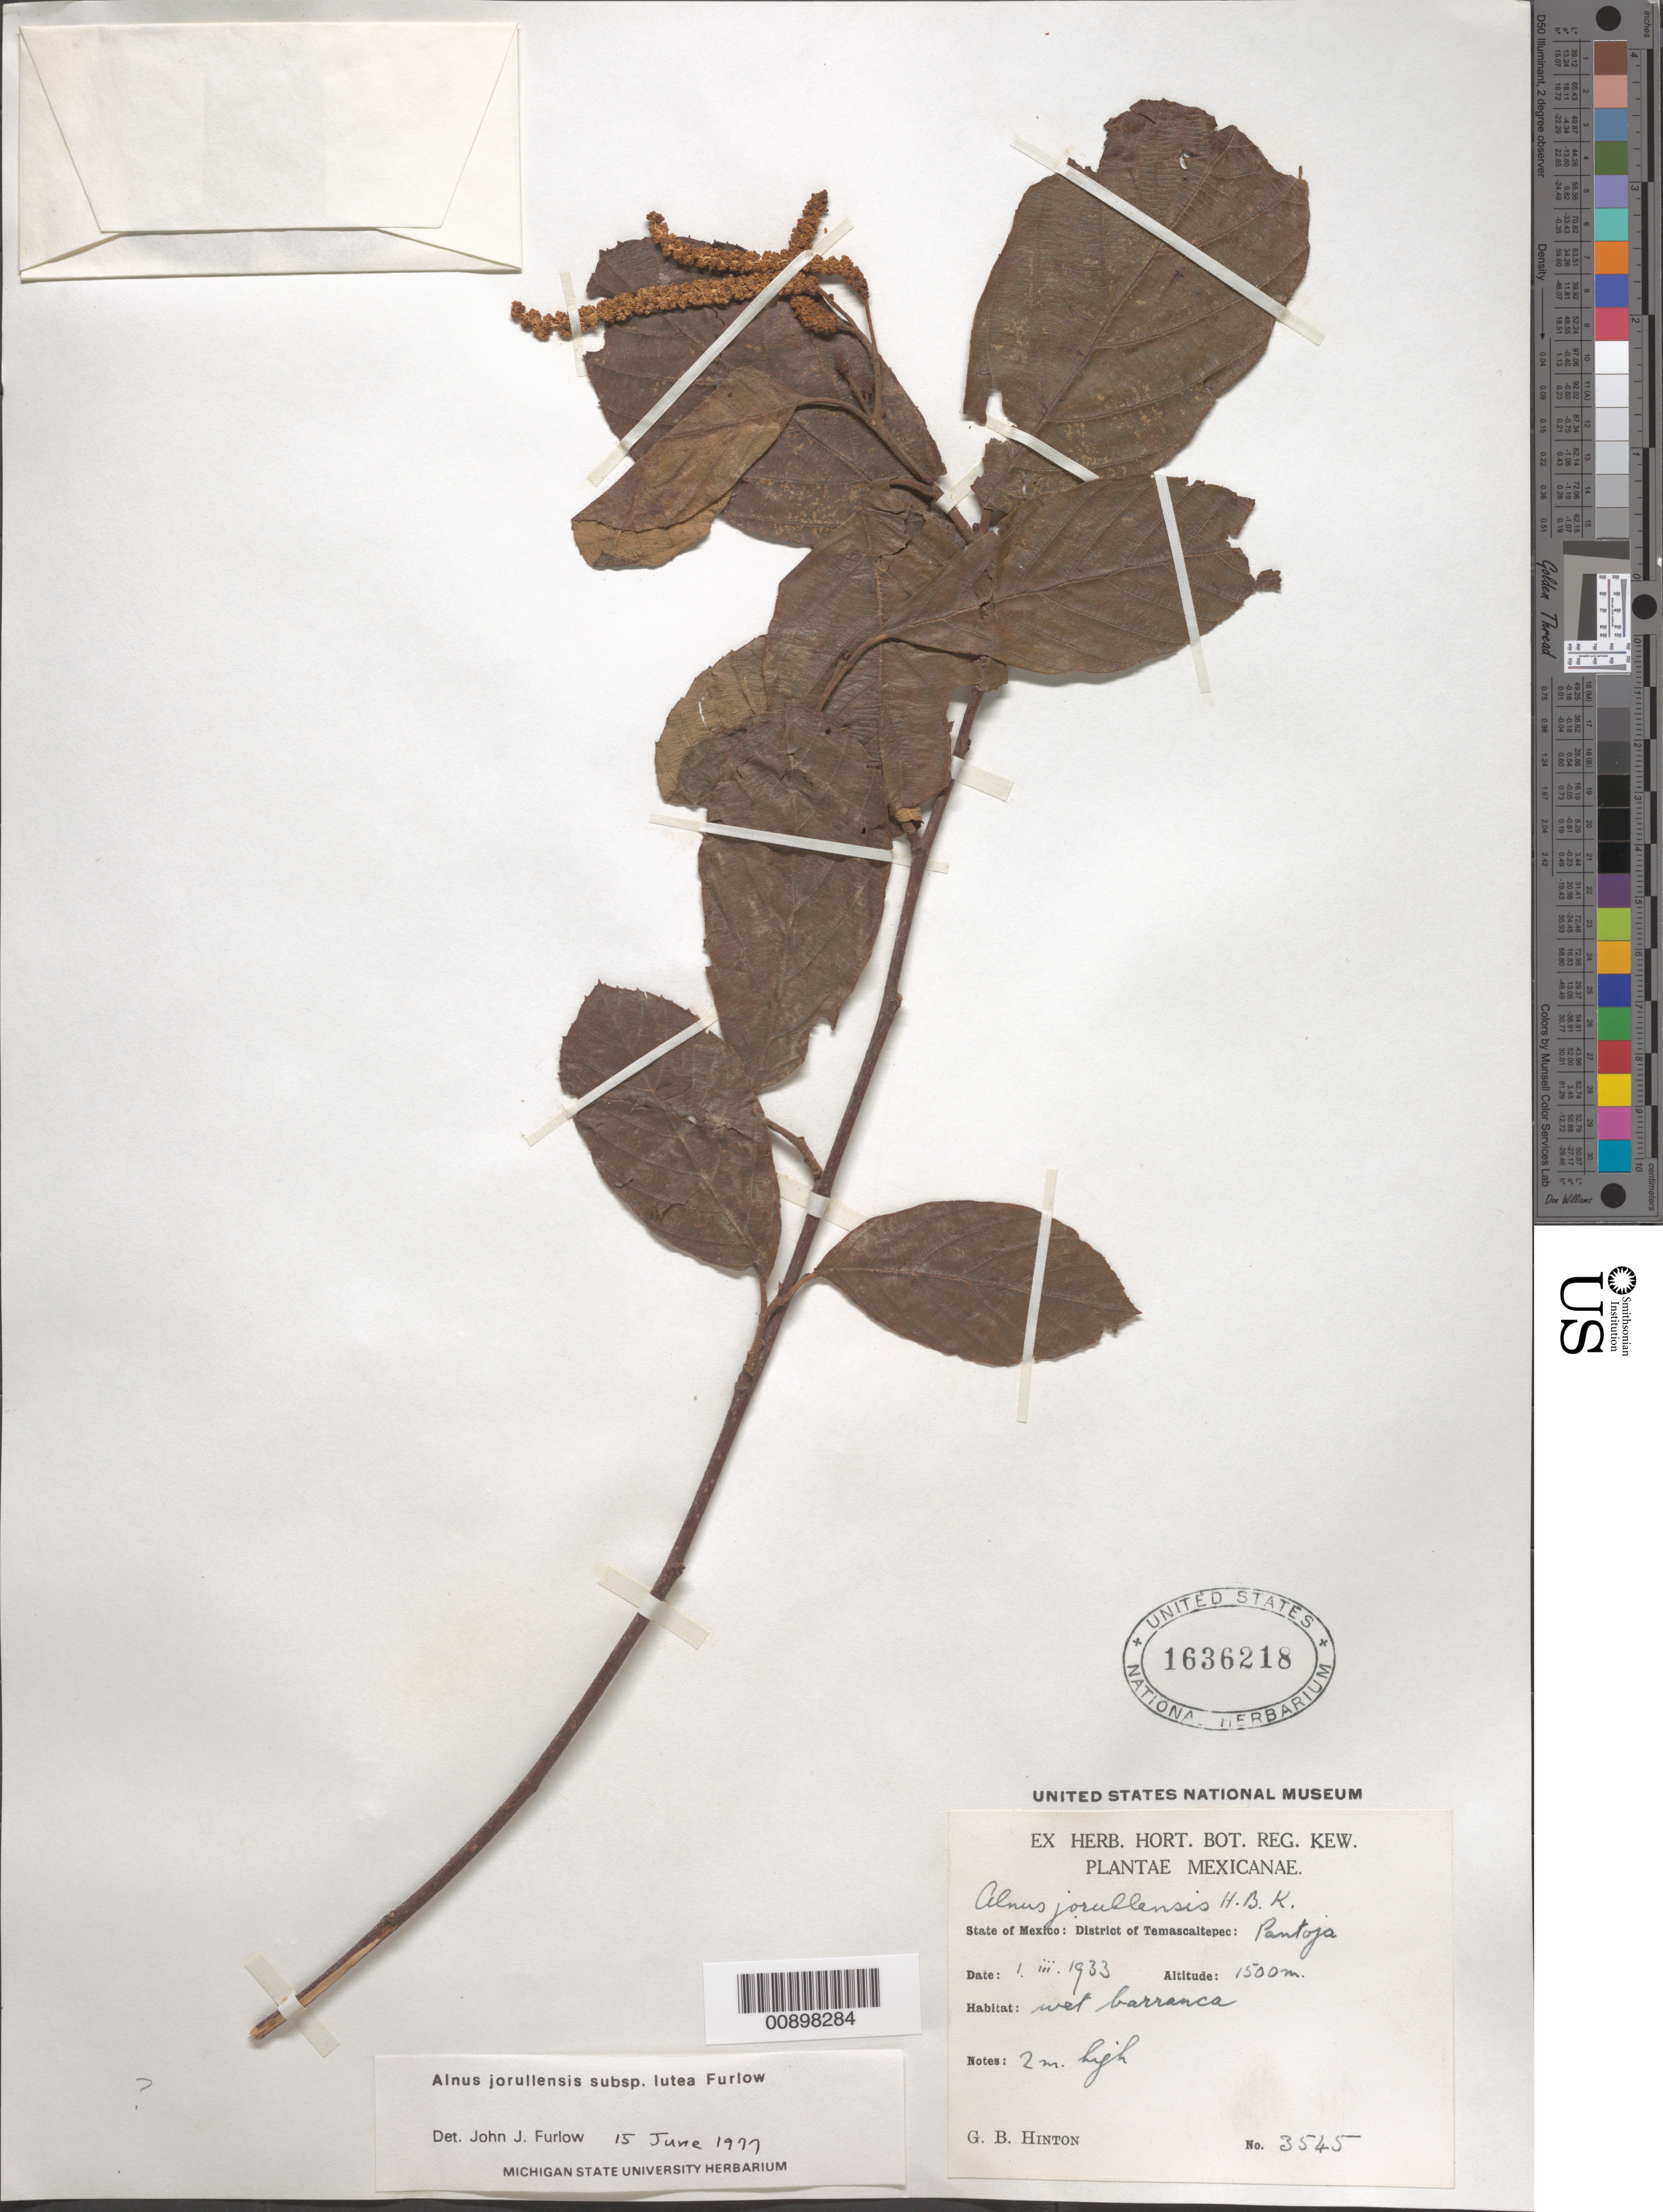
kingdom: Plantae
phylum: Tracheophyta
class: Magnoliopsida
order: Fagales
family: Betulaceae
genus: Alnus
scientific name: Alnus jorullensis subsp. lutea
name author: Furlow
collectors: G. B. Hinton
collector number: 3545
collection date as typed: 01 Mar 1933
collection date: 1933-03-01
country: Mexico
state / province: México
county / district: Temascaltepec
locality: State of Mexico: District of Temascaltepec: Pantoja.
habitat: Wet barranca.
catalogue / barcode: US 1636218